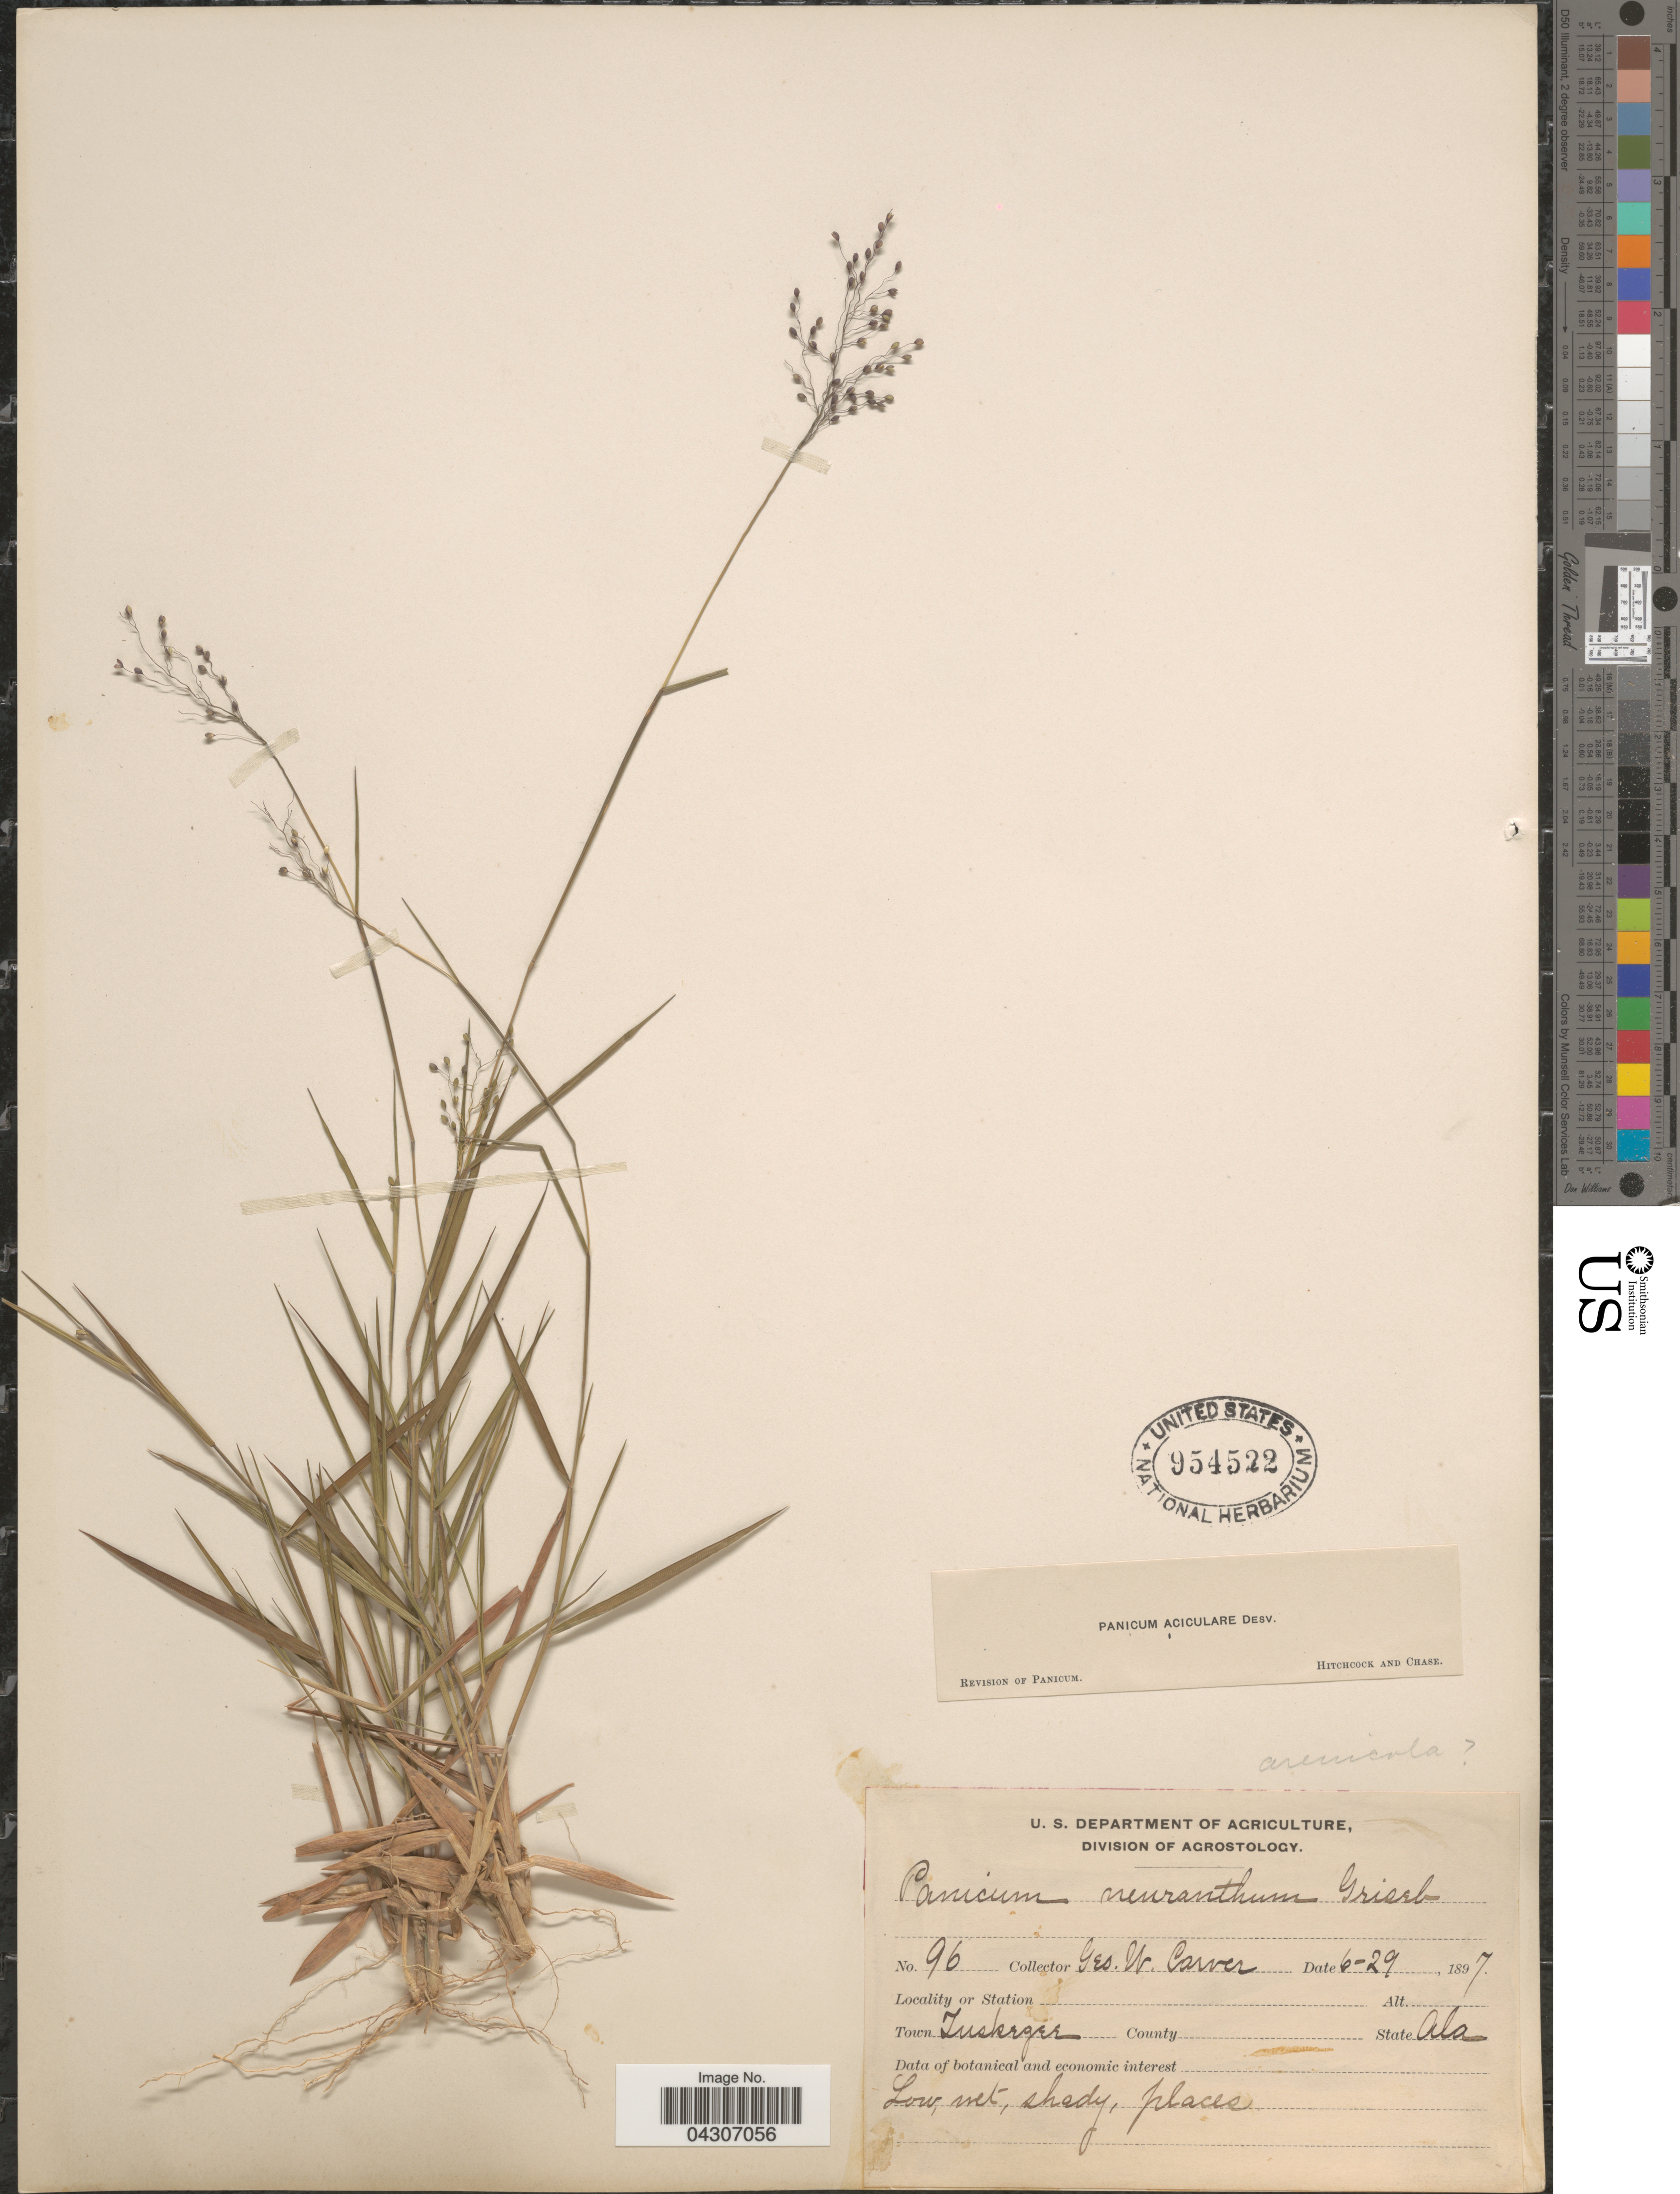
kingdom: Plantae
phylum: Tracheophyta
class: Liliopsida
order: Poales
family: Poaceae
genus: Dichanthelium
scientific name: Dichanthelium aciculare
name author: (Desv. ex Poir.) Gould & C.A. Clark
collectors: G. Carver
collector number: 96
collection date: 1897-06-29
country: United States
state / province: Alabama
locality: Town Tuskegee.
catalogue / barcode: US 954522